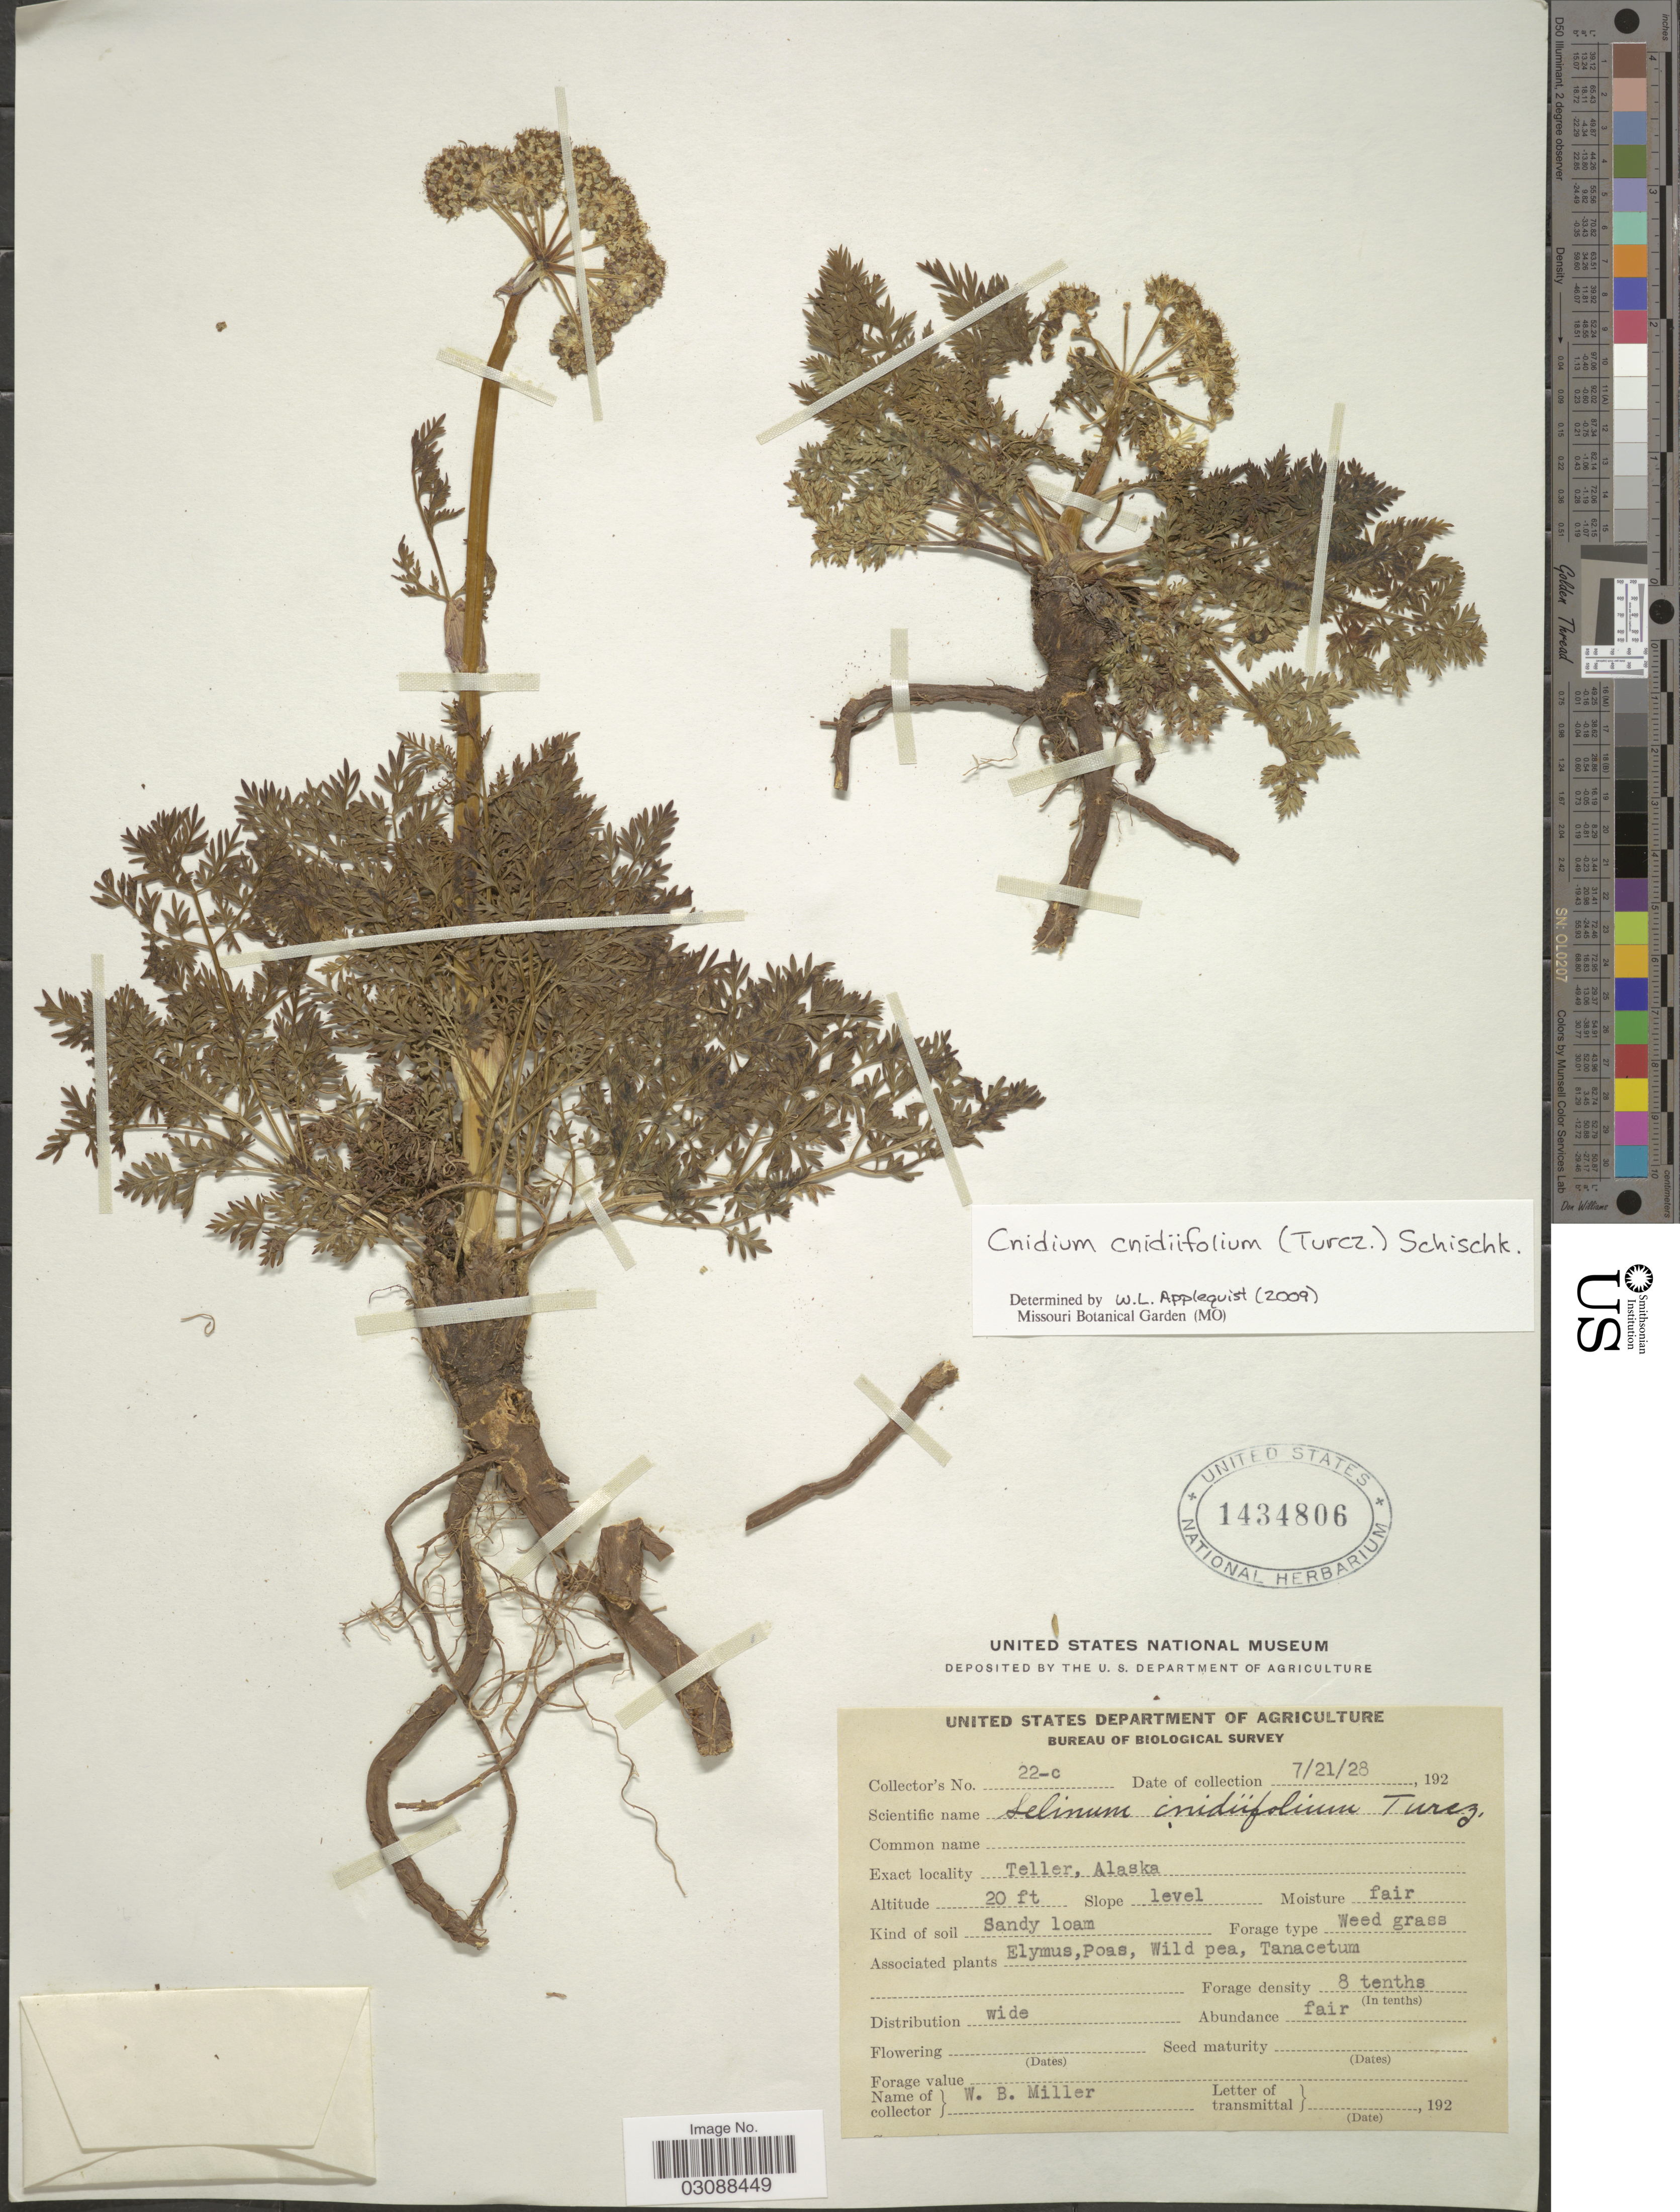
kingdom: Plantae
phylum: Tracheophyta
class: Magnoliopsida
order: Apiales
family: Apiaceae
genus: Cnidium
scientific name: Cnidium cnidiifolium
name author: (Turcz.) Schischk.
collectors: W. Miller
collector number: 22-c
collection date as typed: Transcribed d/m/y: 21/7/28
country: United States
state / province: Alaska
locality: Teller.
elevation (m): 6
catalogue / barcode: US 1434806